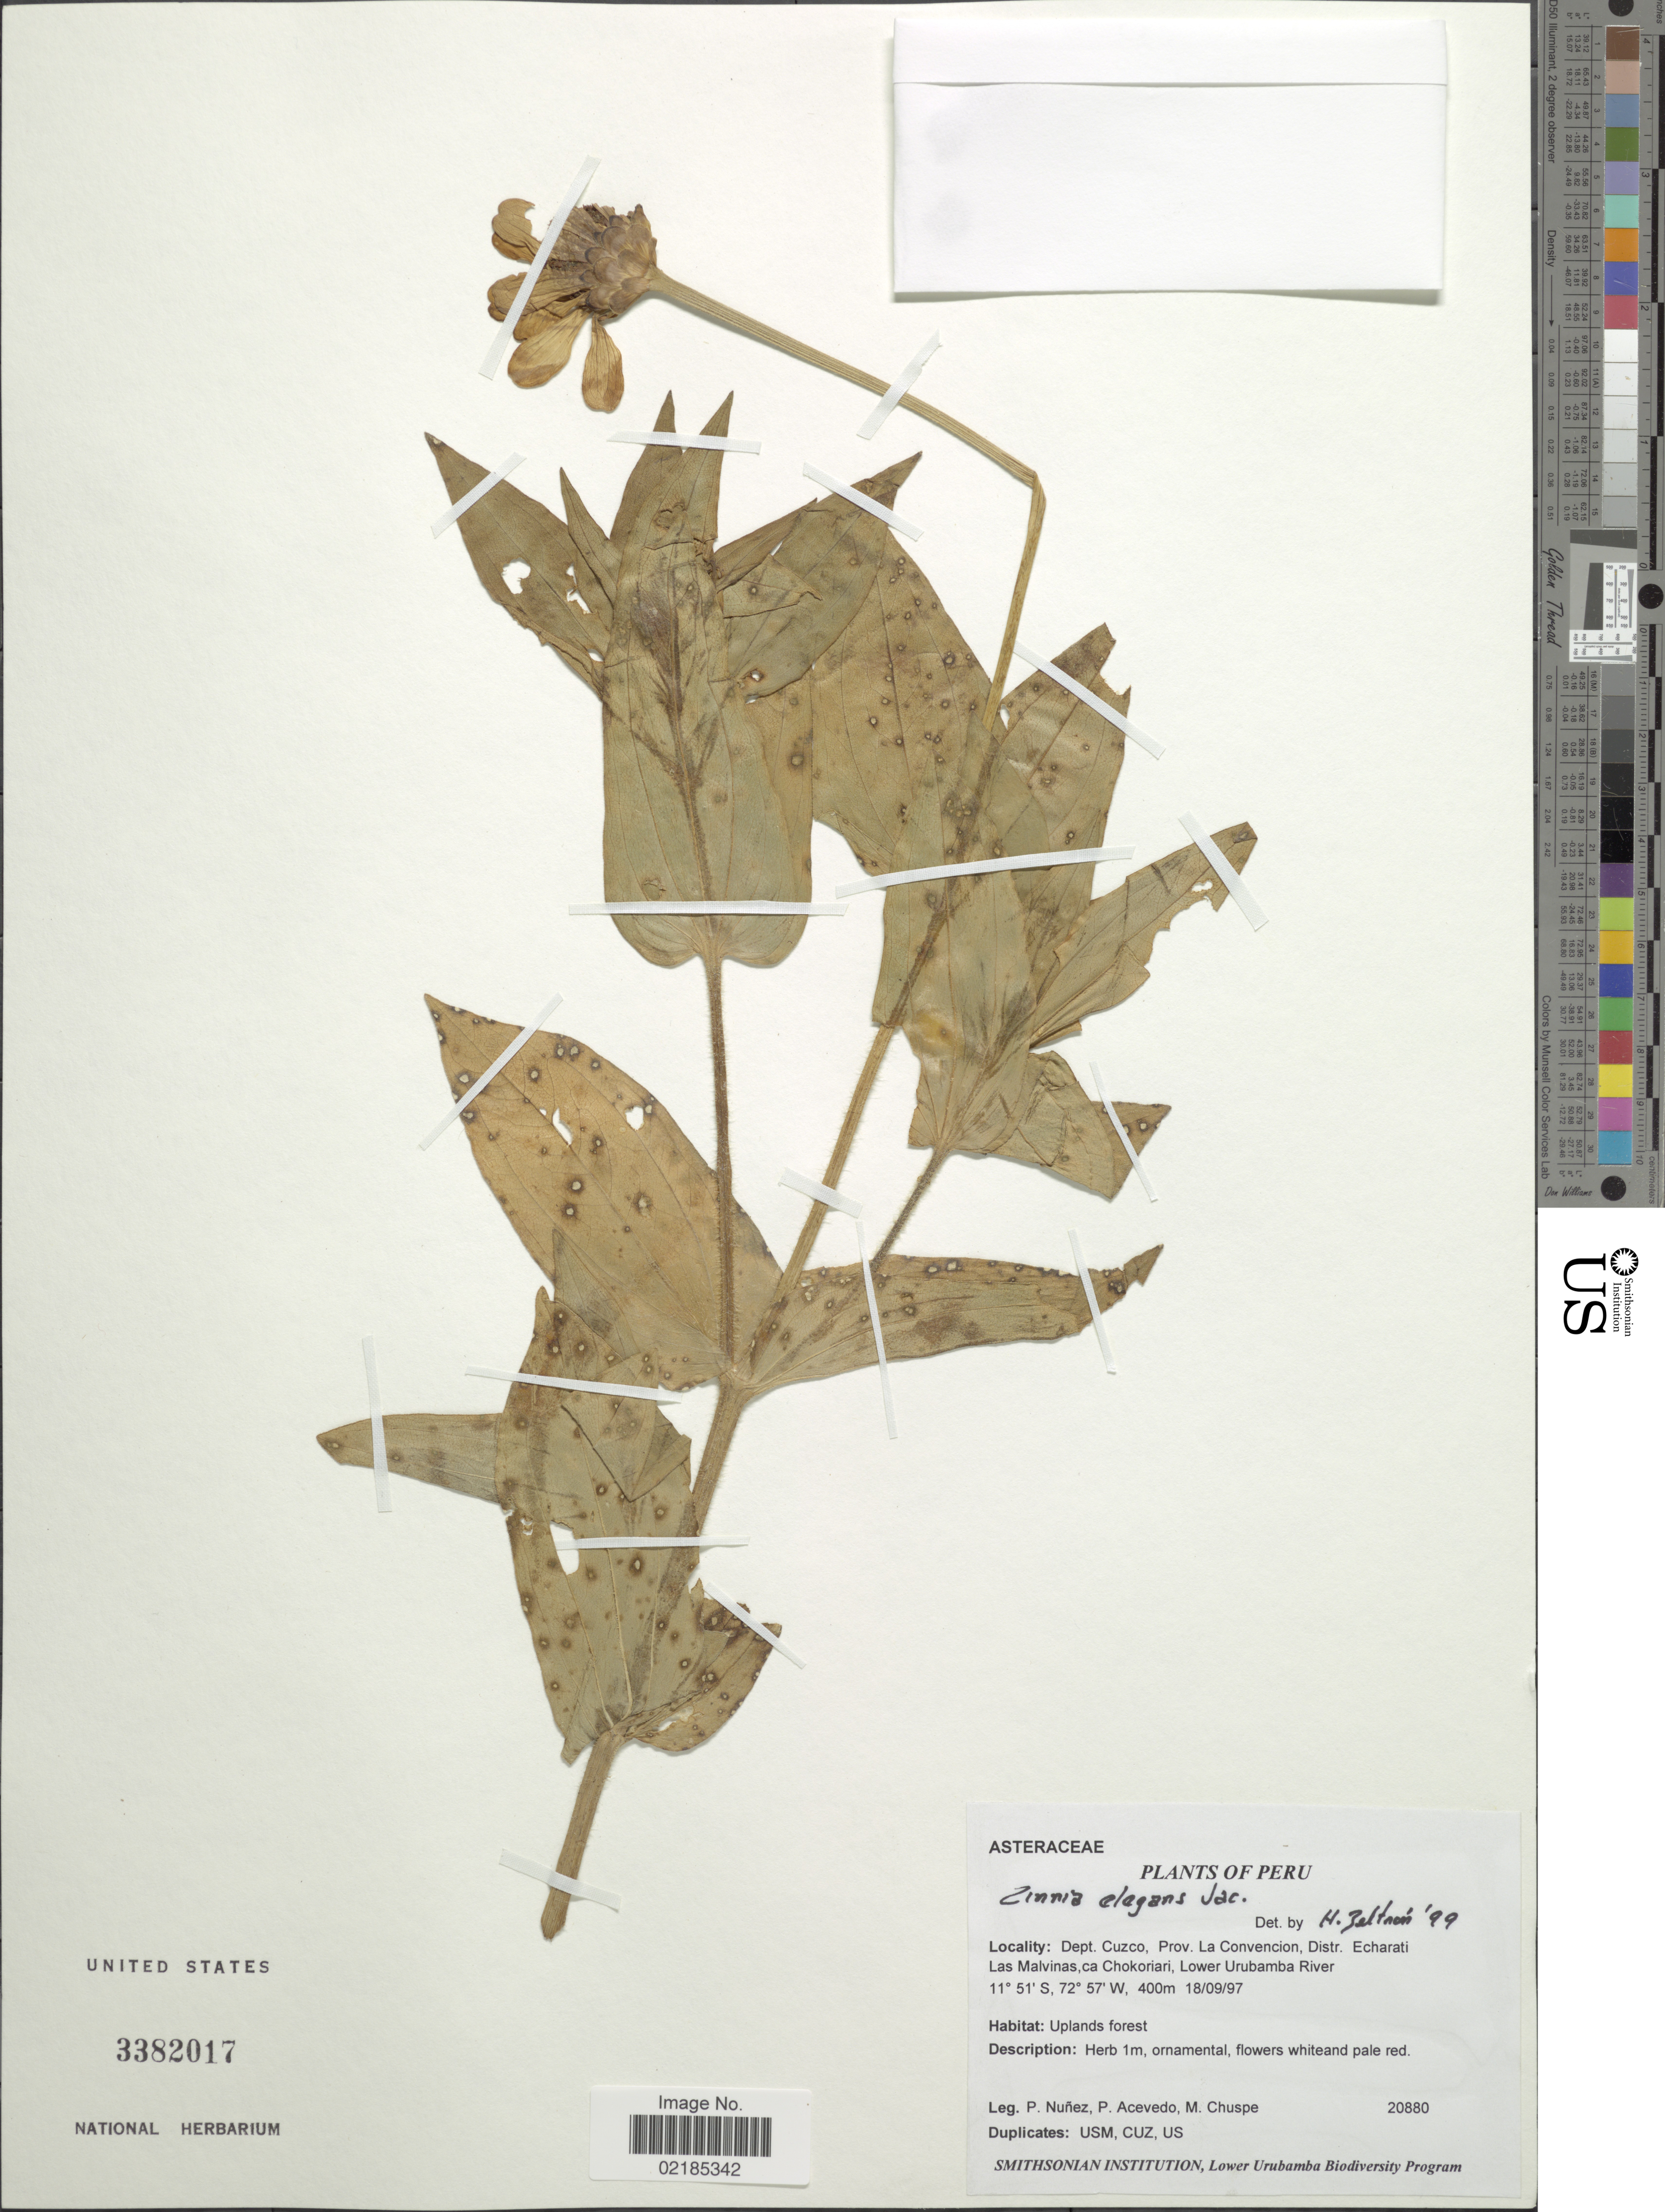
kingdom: Plantae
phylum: Tracheophyta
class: Magnoliopsida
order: Asterales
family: Asteraceae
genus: Zinnia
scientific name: Zinnia multiflora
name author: L.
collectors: P. Nuñez V., P. Acevedo-Rodr. & M. Chuspe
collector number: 20880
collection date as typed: Transcribed d/m/y: 18/9/97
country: Peru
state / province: Cusco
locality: Prov. la Convencion, Distr. Echarati Las Malvinas, ca. Chokoriari, Oower Urubamba River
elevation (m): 400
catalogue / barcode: US 3382017